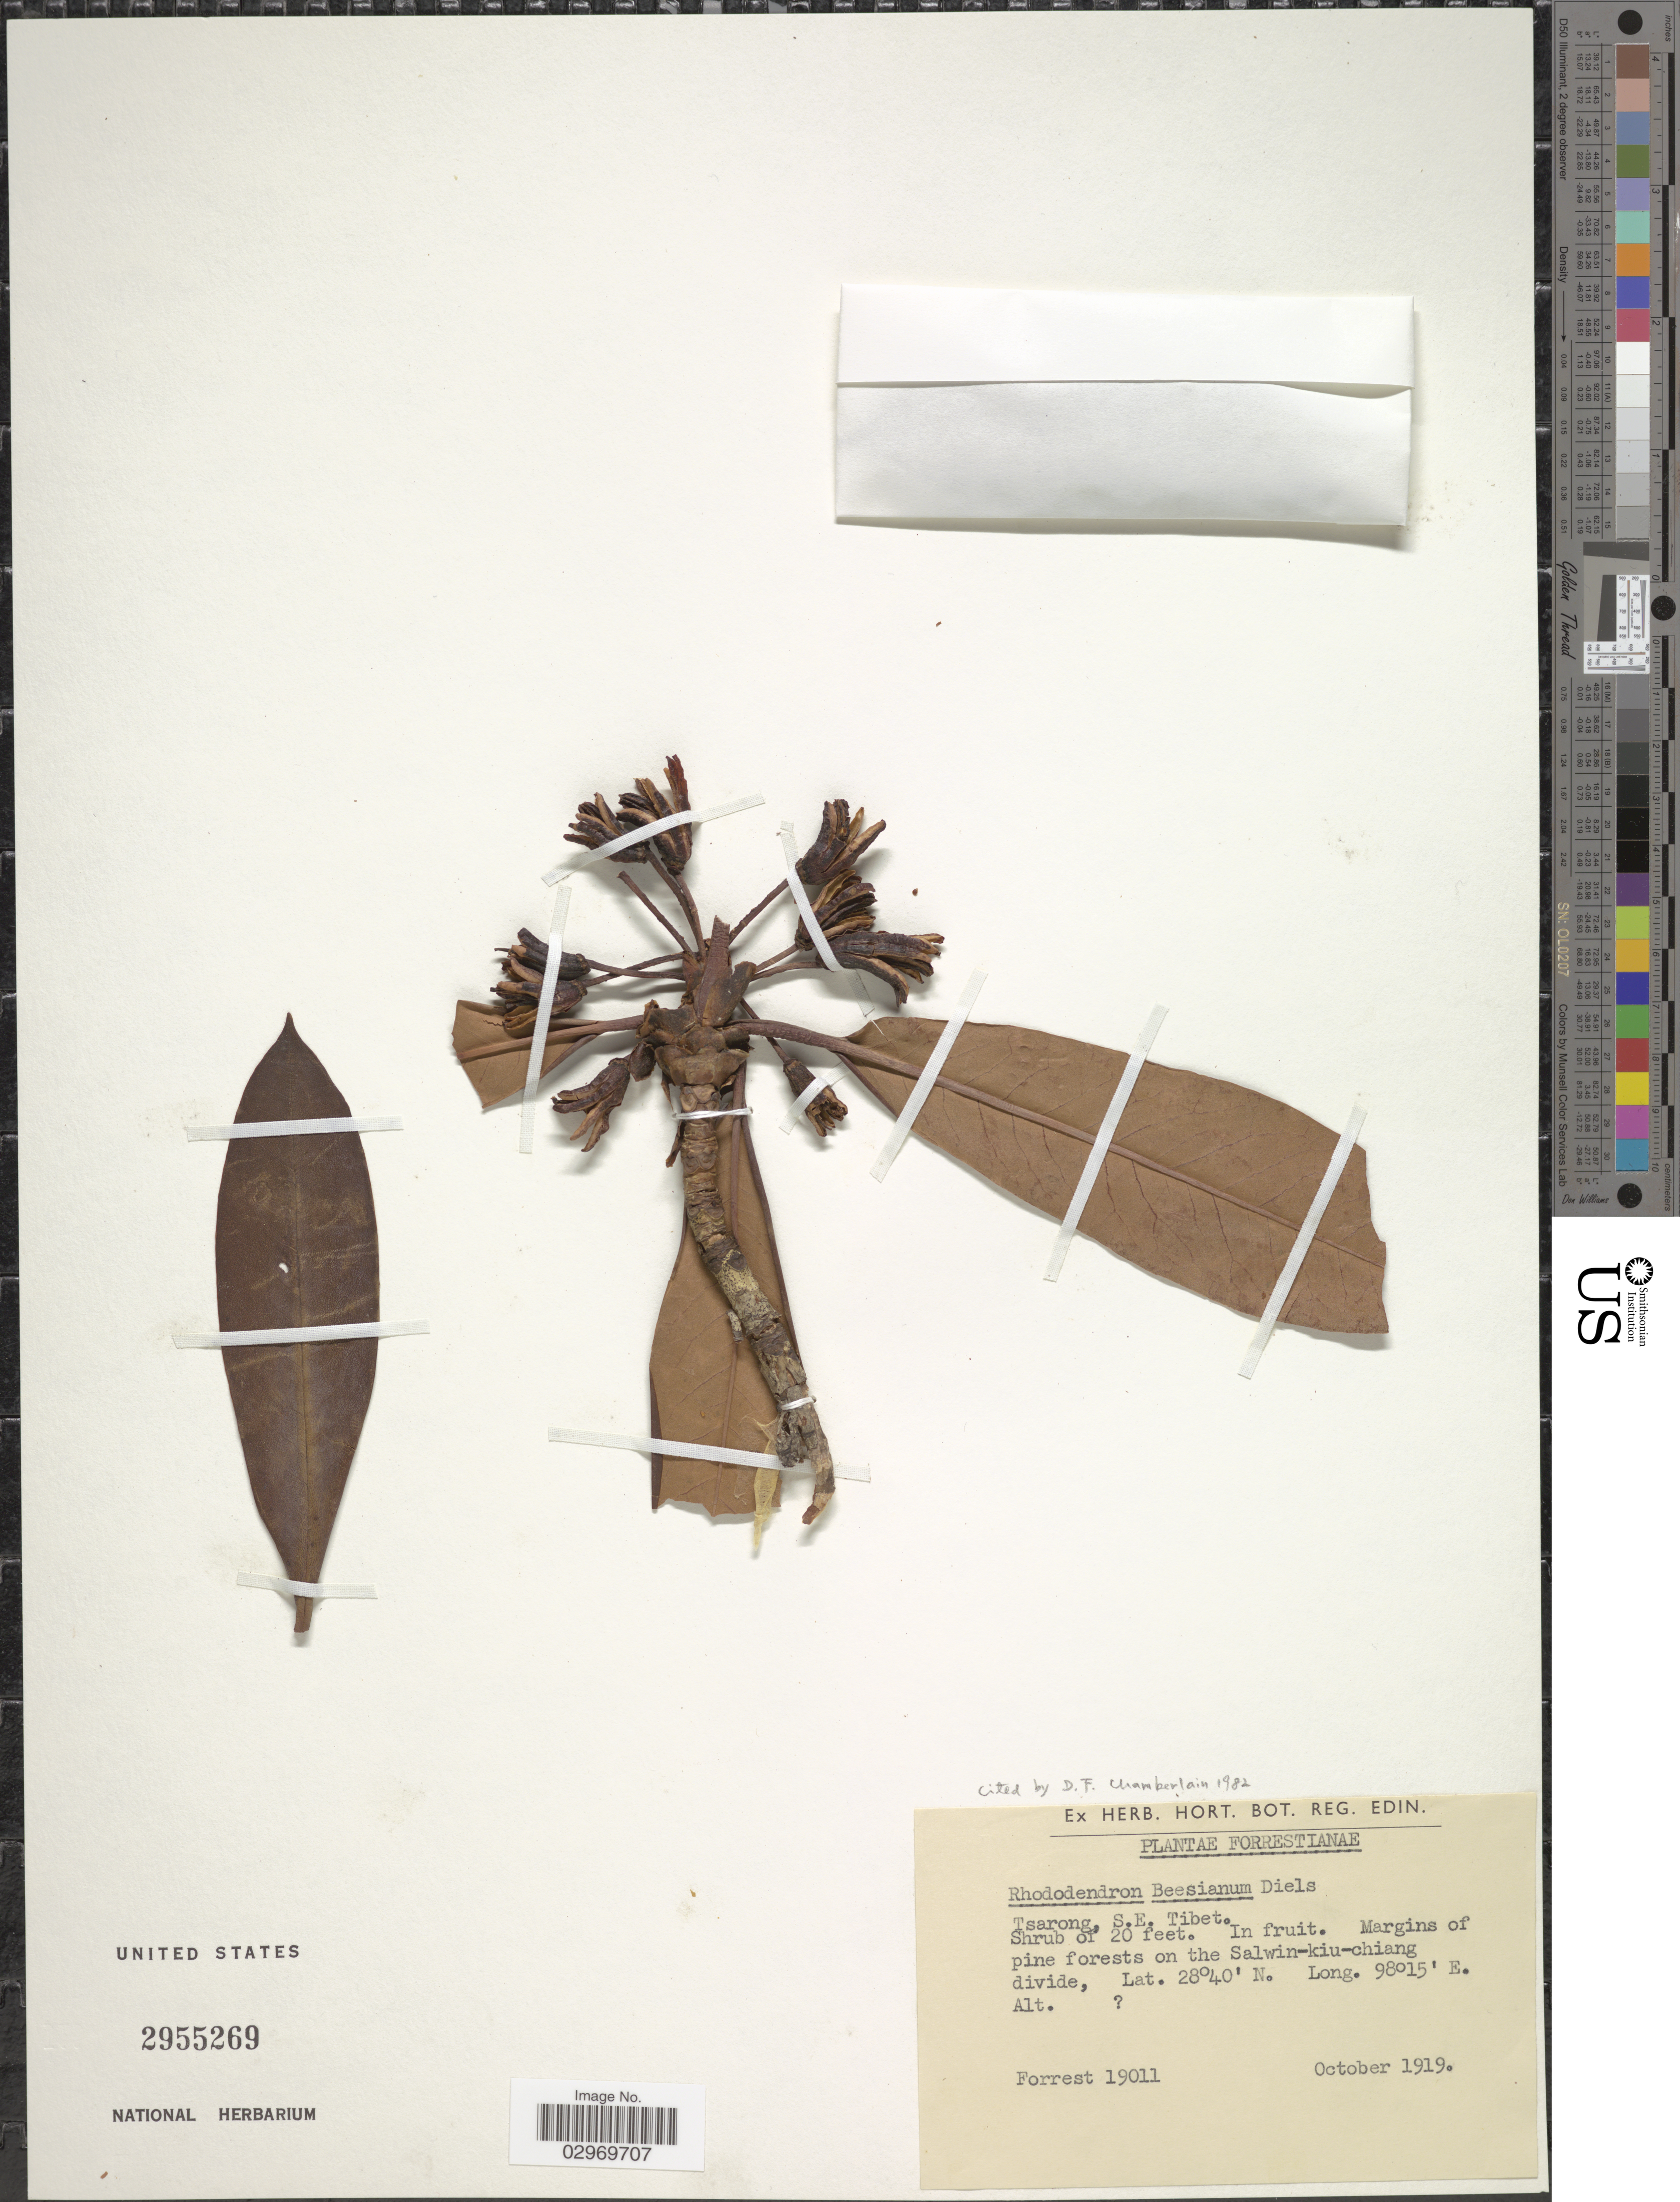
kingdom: Plantae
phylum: Tracheophyta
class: Magnoliopsida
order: Ericales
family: Ericaceae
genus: Rhododendron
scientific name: Rhododendron beesianum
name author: Diels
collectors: -. Forrest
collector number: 19011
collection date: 1919-10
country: China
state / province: Xizang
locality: Tsarong, S.E. Tibet. Margins of pine forests on the Salwin-kiu-chiang divide.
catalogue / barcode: US 2955269